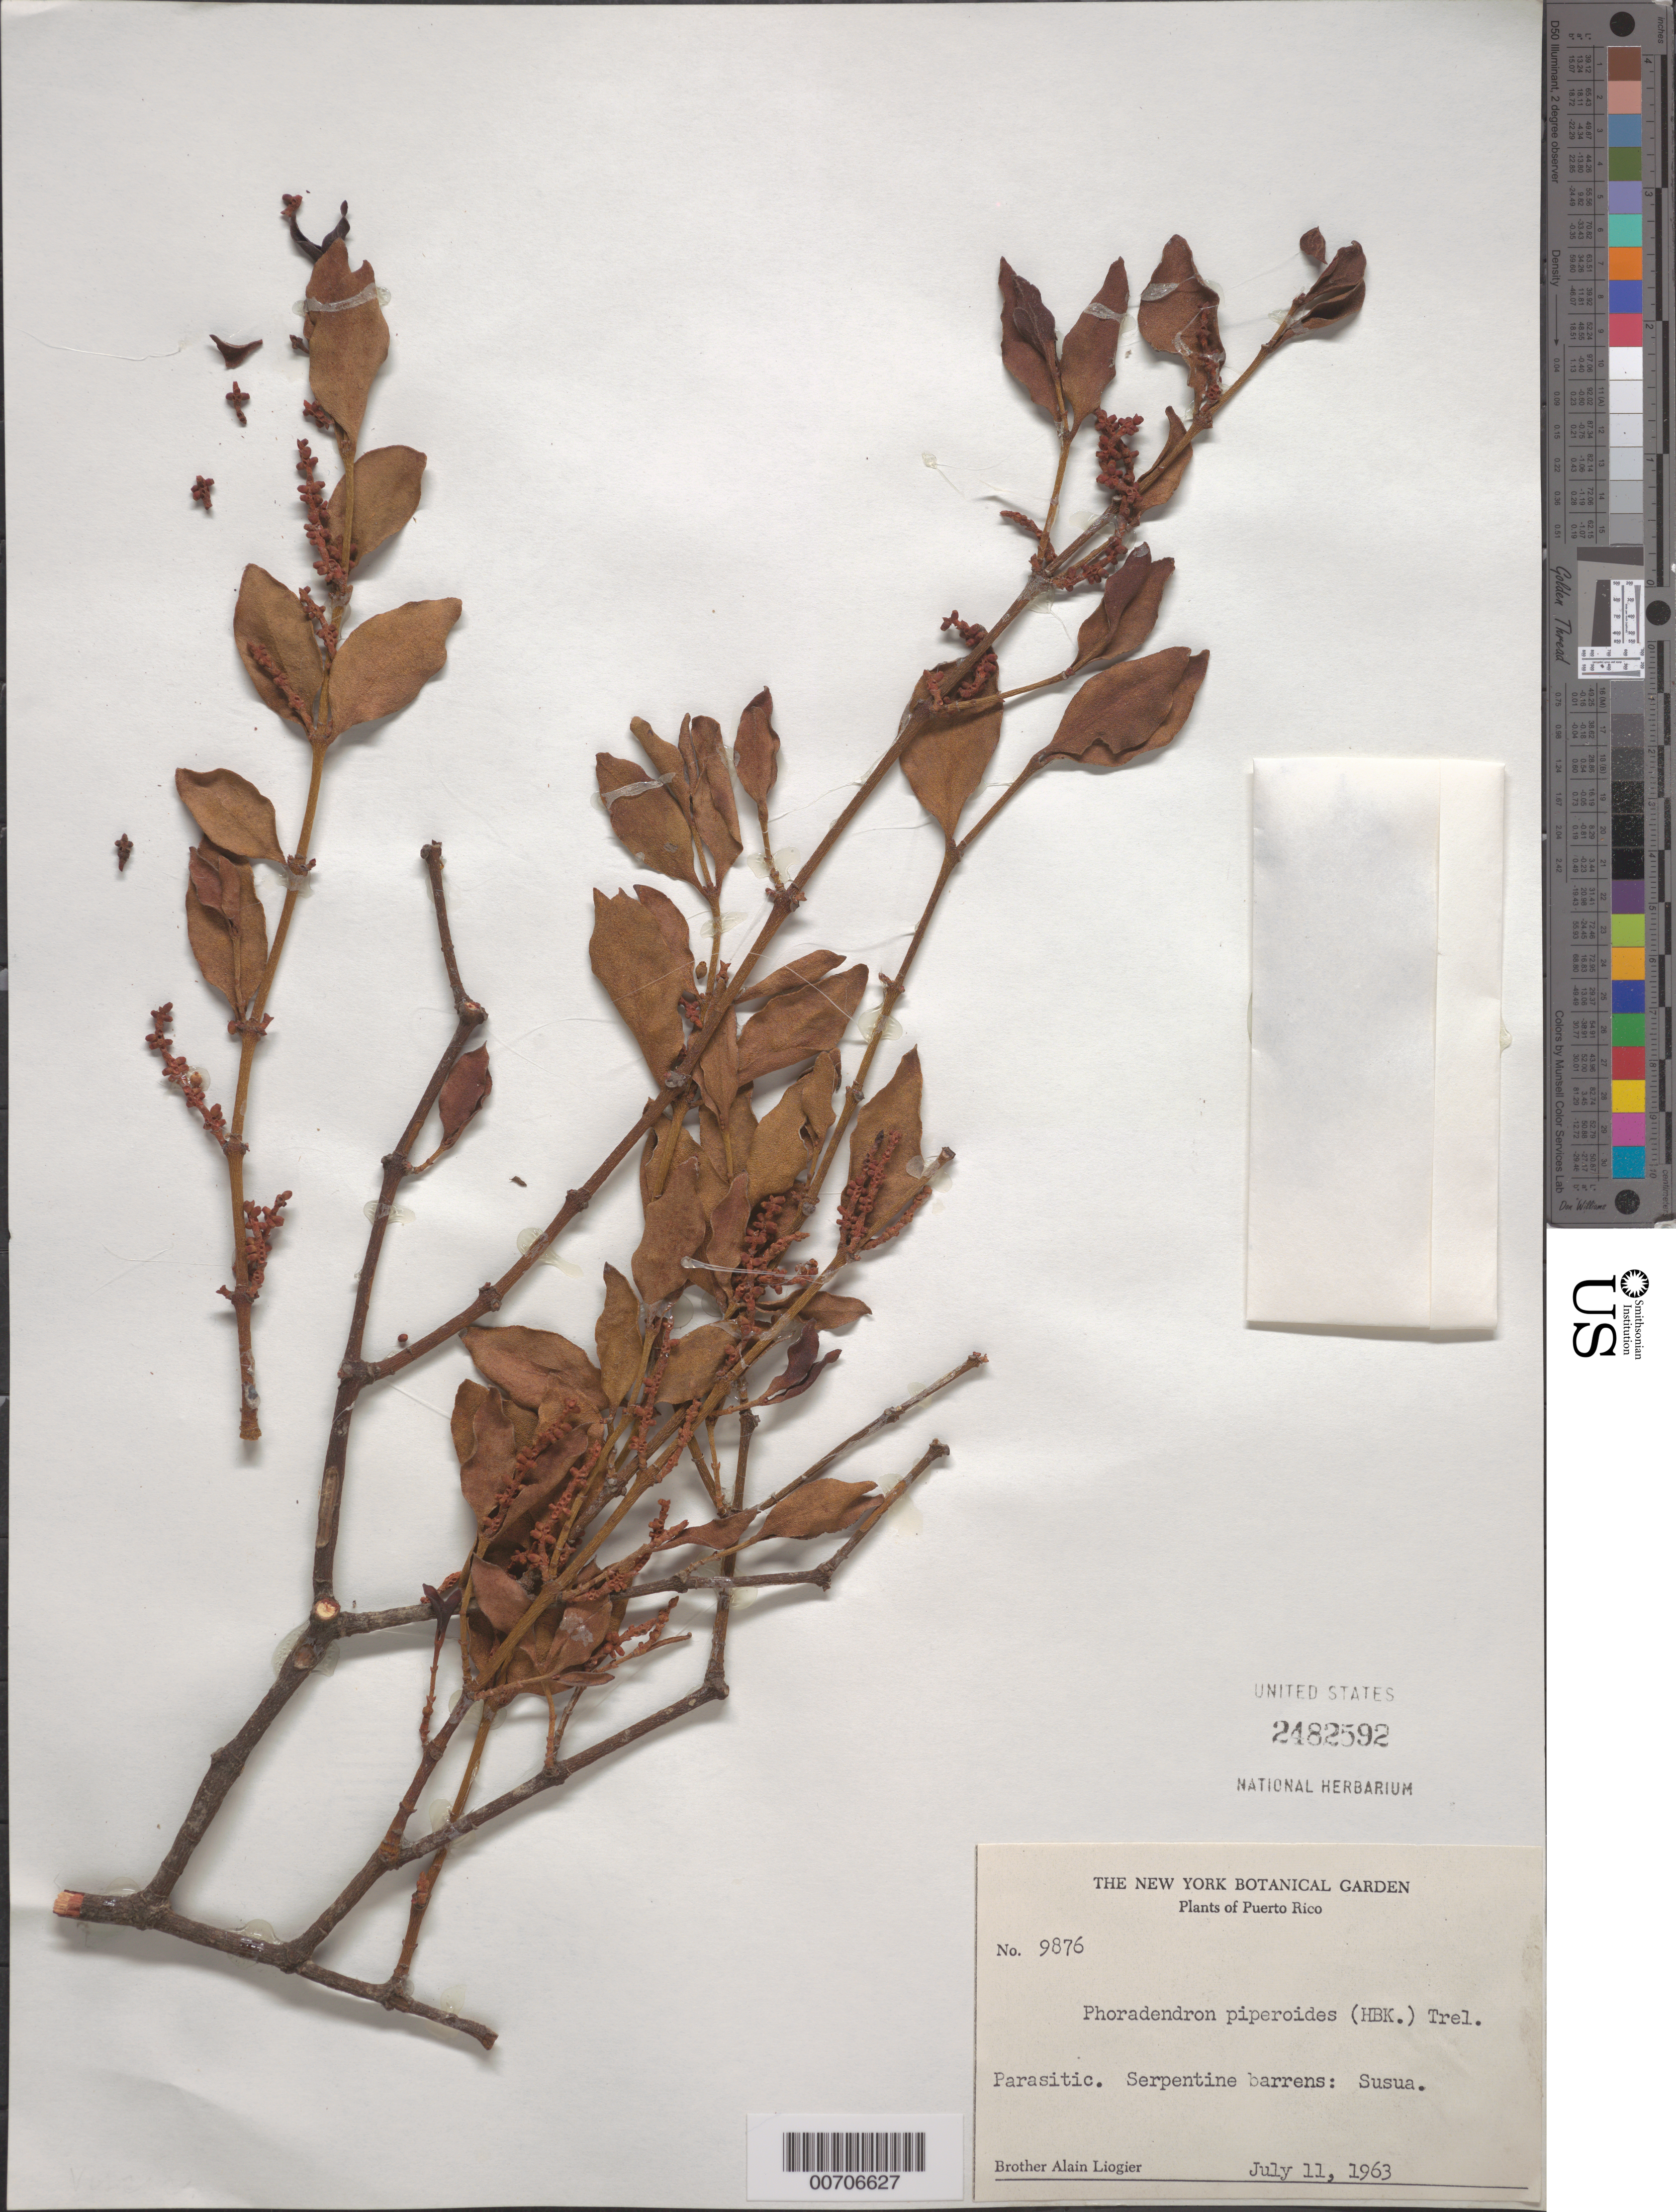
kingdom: Plantae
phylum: Tracheophyta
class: Magnoliopsida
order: Santalales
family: Viscaceae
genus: Phoradendron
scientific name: Phoradendron piperoides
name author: (Kunth) Trel.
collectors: A. H. Liogier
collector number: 9876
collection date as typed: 11 Jul 1963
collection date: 1963-07-11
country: Puerto Rico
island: Greater Antilles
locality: Susua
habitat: Serpentine barrens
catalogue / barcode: US 2482592